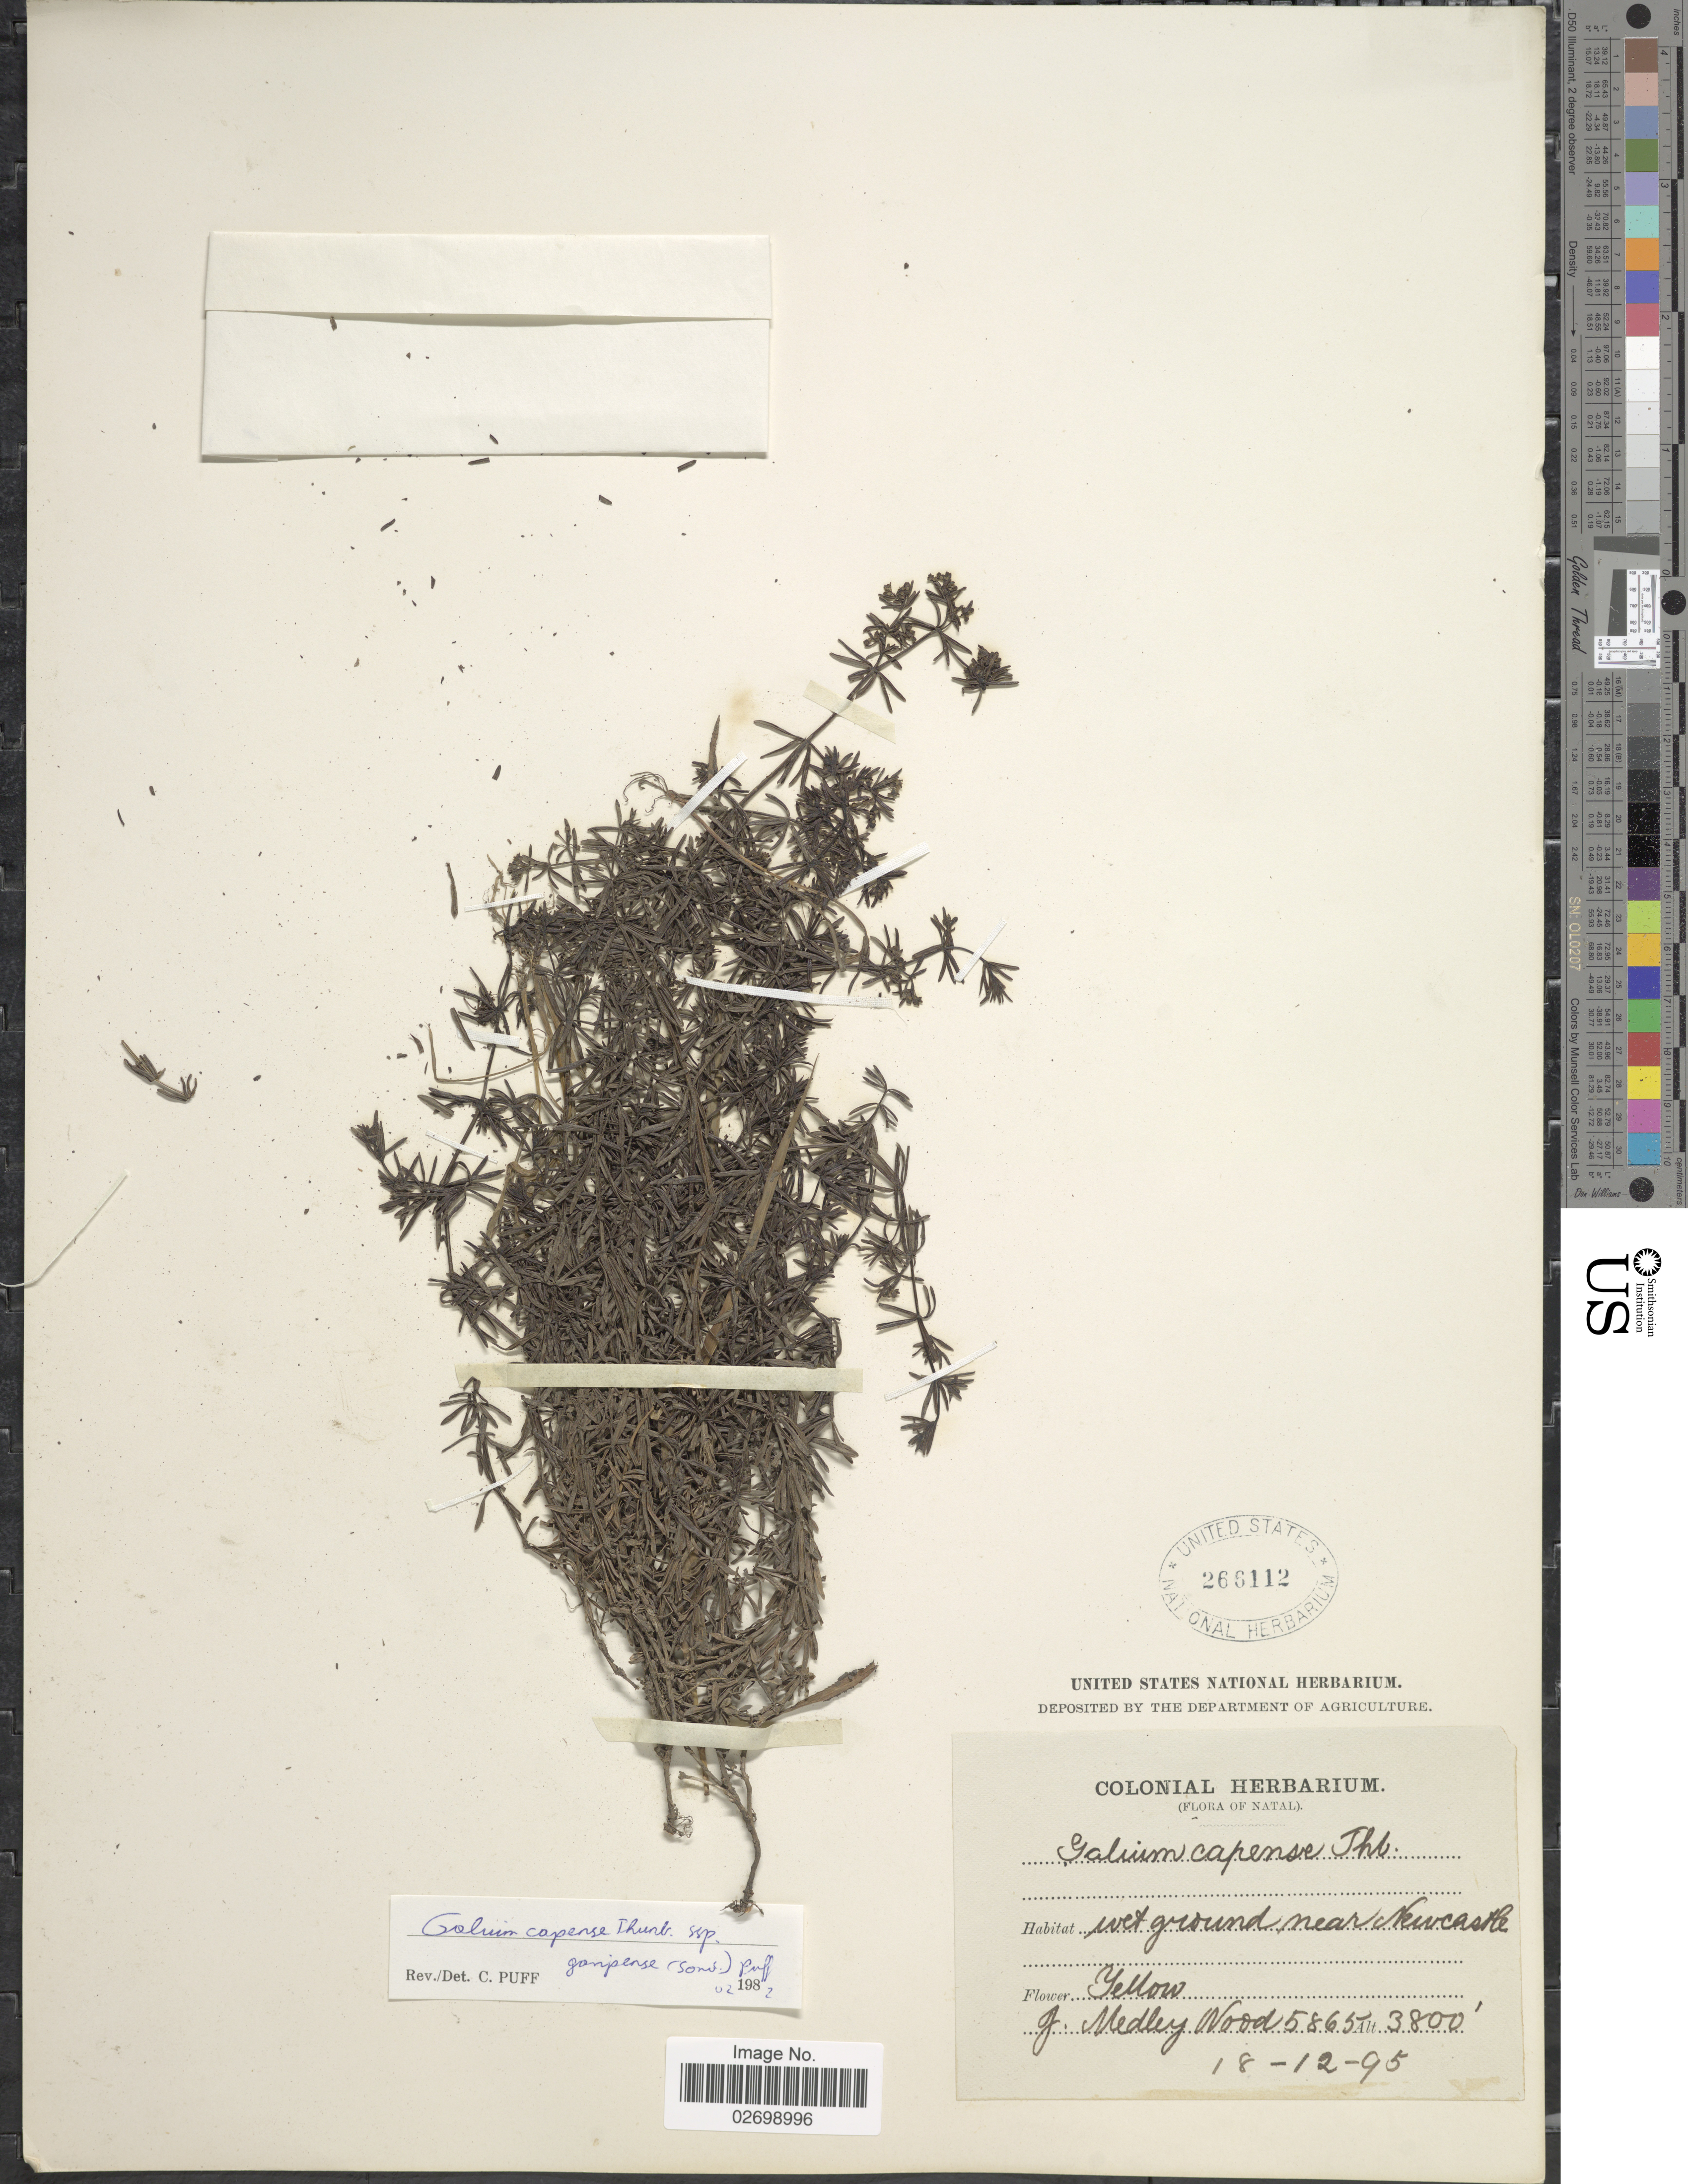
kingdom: Plantae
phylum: Tracheophyta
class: Magnoliopsida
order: Gentianales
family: Rubiaceae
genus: Galium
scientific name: Galium capense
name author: Thunb.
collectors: J. Medley Wood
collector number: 5865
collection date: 1895-12-18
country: South Africa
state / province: KwaZulu-Natal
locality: Natal. near Newcastle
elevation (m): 1158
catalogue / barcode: US 266112